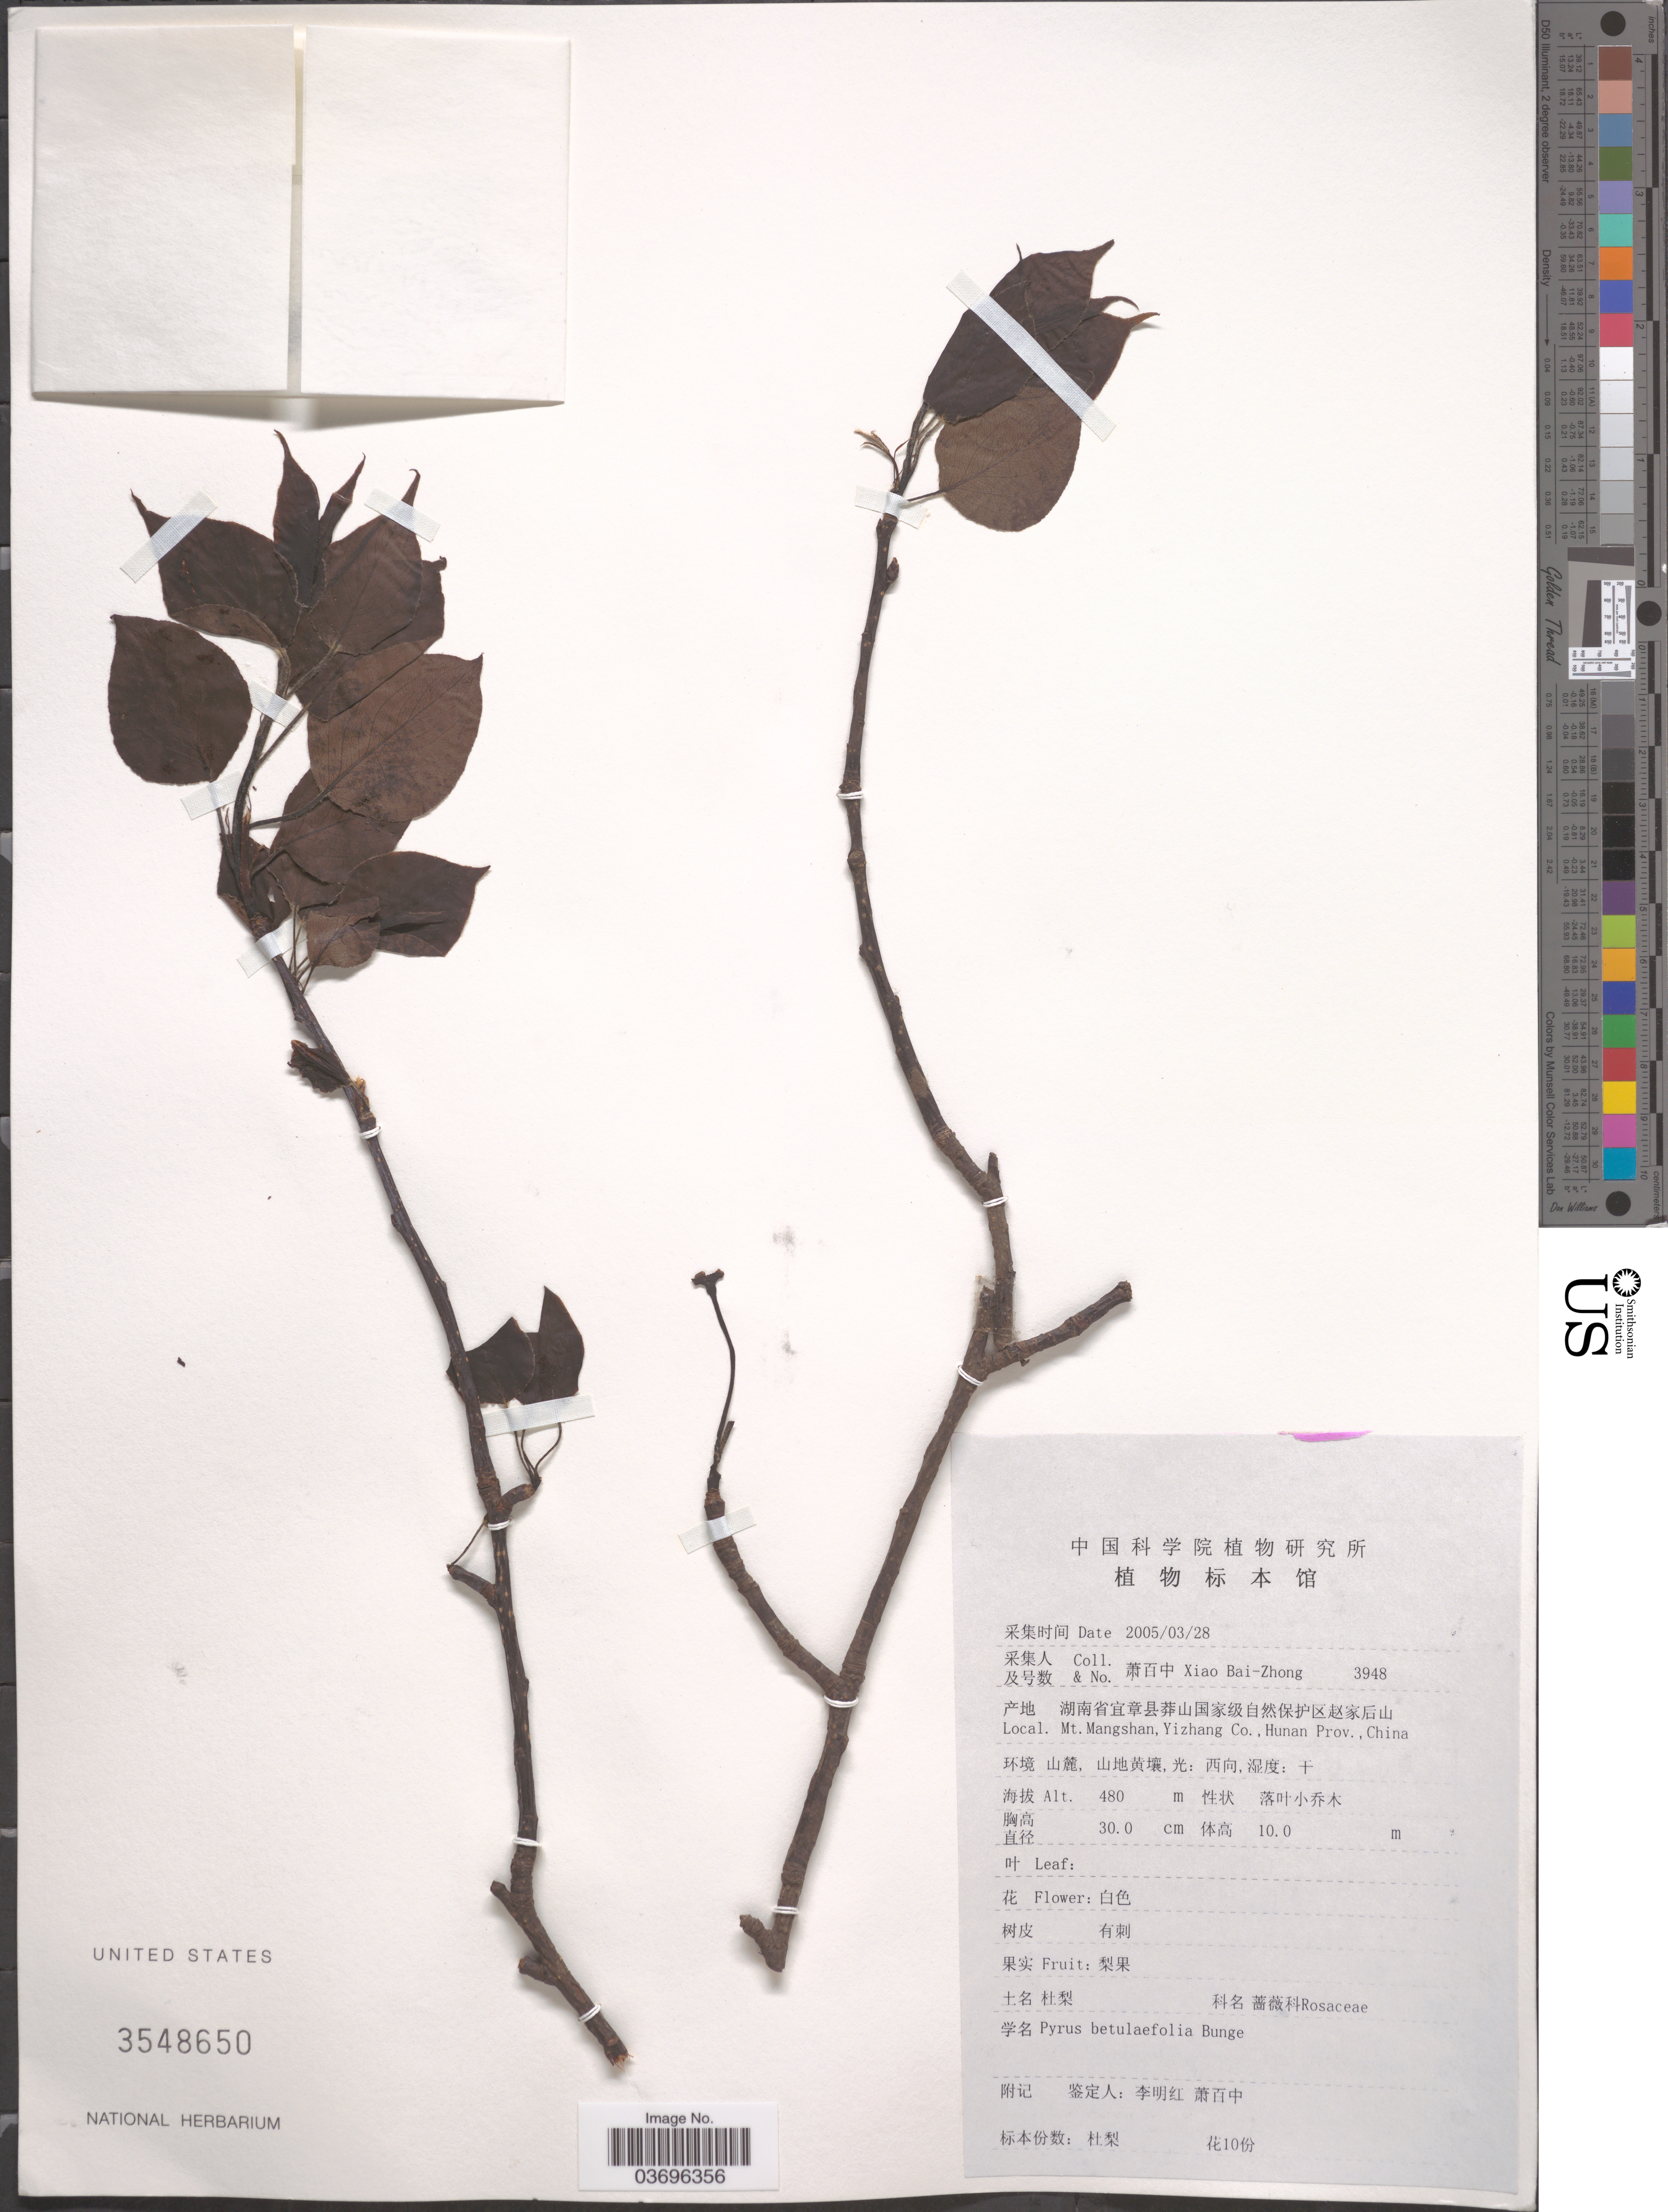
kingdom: Plantae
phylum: Tracheophyta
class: Magnoliopsida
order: Rosales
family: Rosaceae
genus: Pyrus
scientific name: Pyrus betulifolia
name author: Bunge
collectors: B. Z. Xiao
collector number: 3948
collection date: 2005-03-28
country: China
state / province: Hunan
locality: Mt. Mangshan, Yizhang Co.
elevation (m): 480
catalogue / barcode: US 3548650